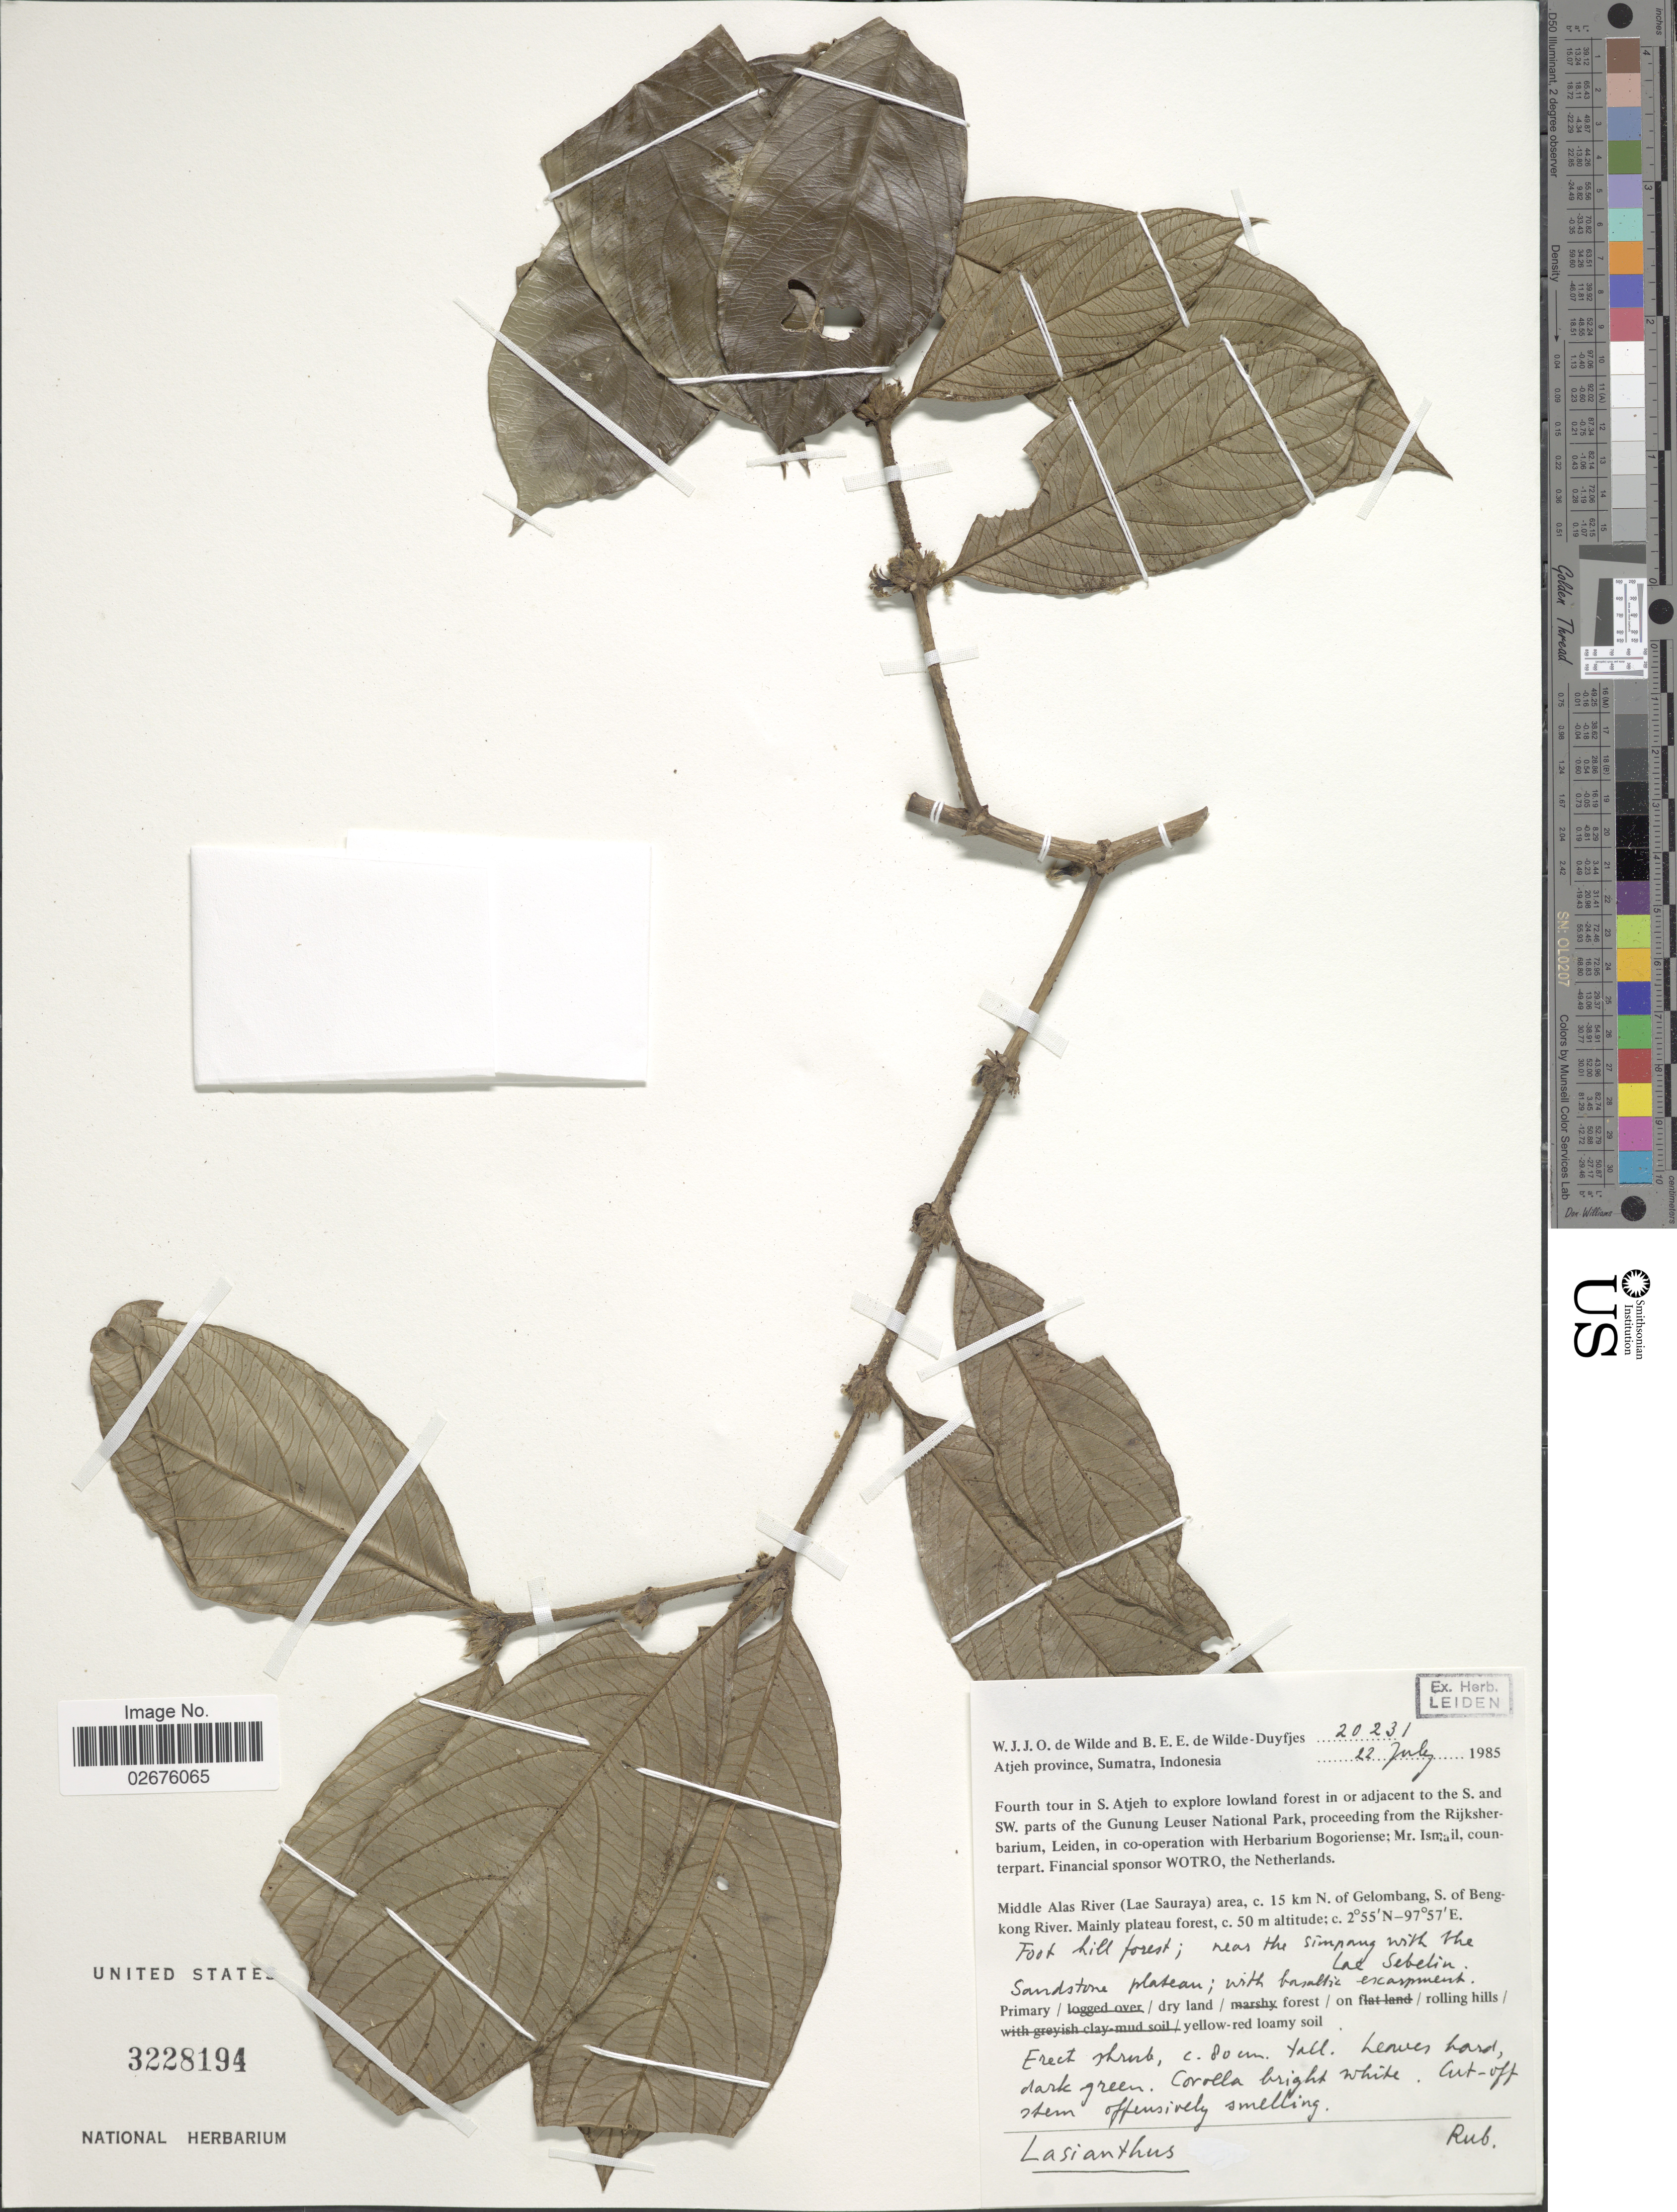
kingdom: Plantae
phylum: Tracheophyta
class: Magnoliopsida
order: Gentianales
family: Rubiaceae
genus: Lasianthus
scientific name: Lasianthus sp.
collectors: W. J. de Wilde & B. E. de Wilde-Duyfjes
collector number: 20231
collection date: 1985-07-22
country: Indonesia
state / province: Sumatra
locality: Atjeh province. Forest in or adjacent to the S. and SW parts of the Gunung Leuser National Park, Middle Alas River (Lae Sauraya) area, c. 15 km N. of Gelombang, S. of Bengkong River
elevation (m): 50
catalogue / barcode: US 3228194